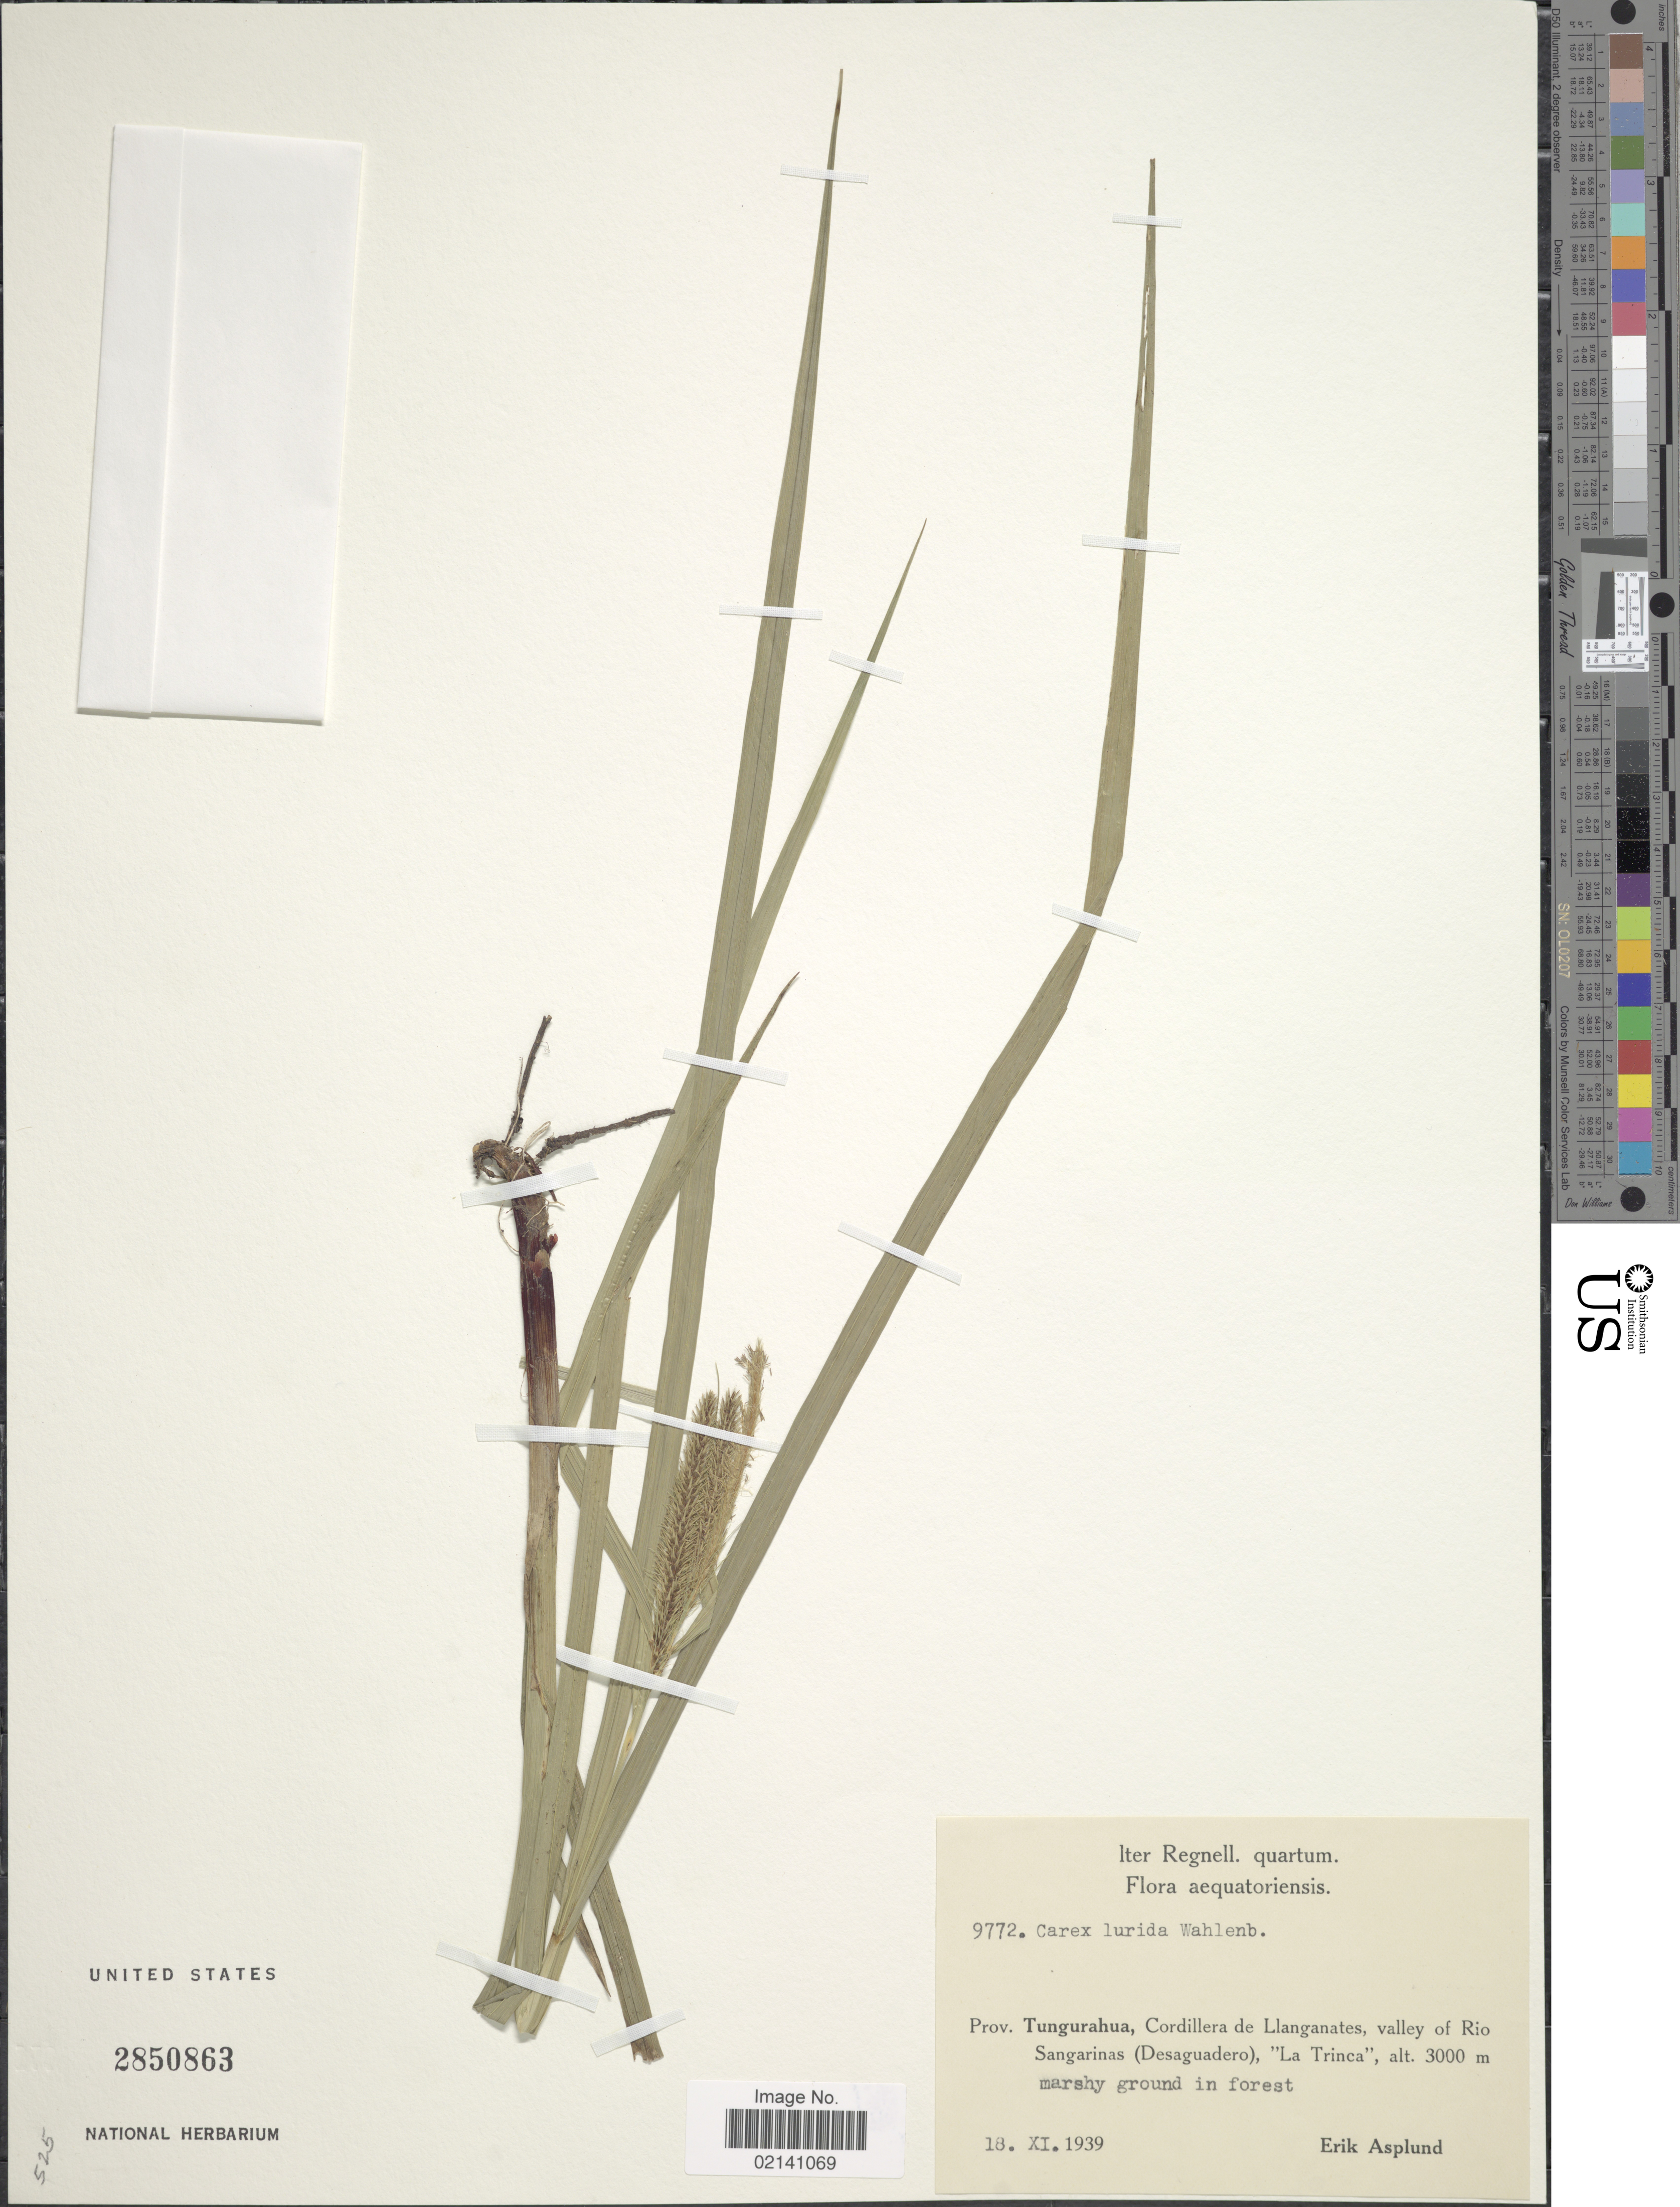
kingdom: Plantae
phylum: Tracheophyta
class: Liliopsida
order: Poales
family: Cyperaceae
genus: Carex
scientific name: Carex setigluma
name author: Reznicek & S. González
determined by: Jimnéz-Mejias, Pedro, (UPOS), Universidad Pablo de Olavide (SPAIN)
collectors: E. Asplund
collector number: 9772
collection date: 1939-11-18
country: Ecuador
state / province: Tungurahua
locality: Prov. Tungurahua, Cordillera de Llanganates, valley of Rio Sangarinas (Desaguadero), La Trinca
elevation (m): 3000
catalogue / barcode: US 2850863